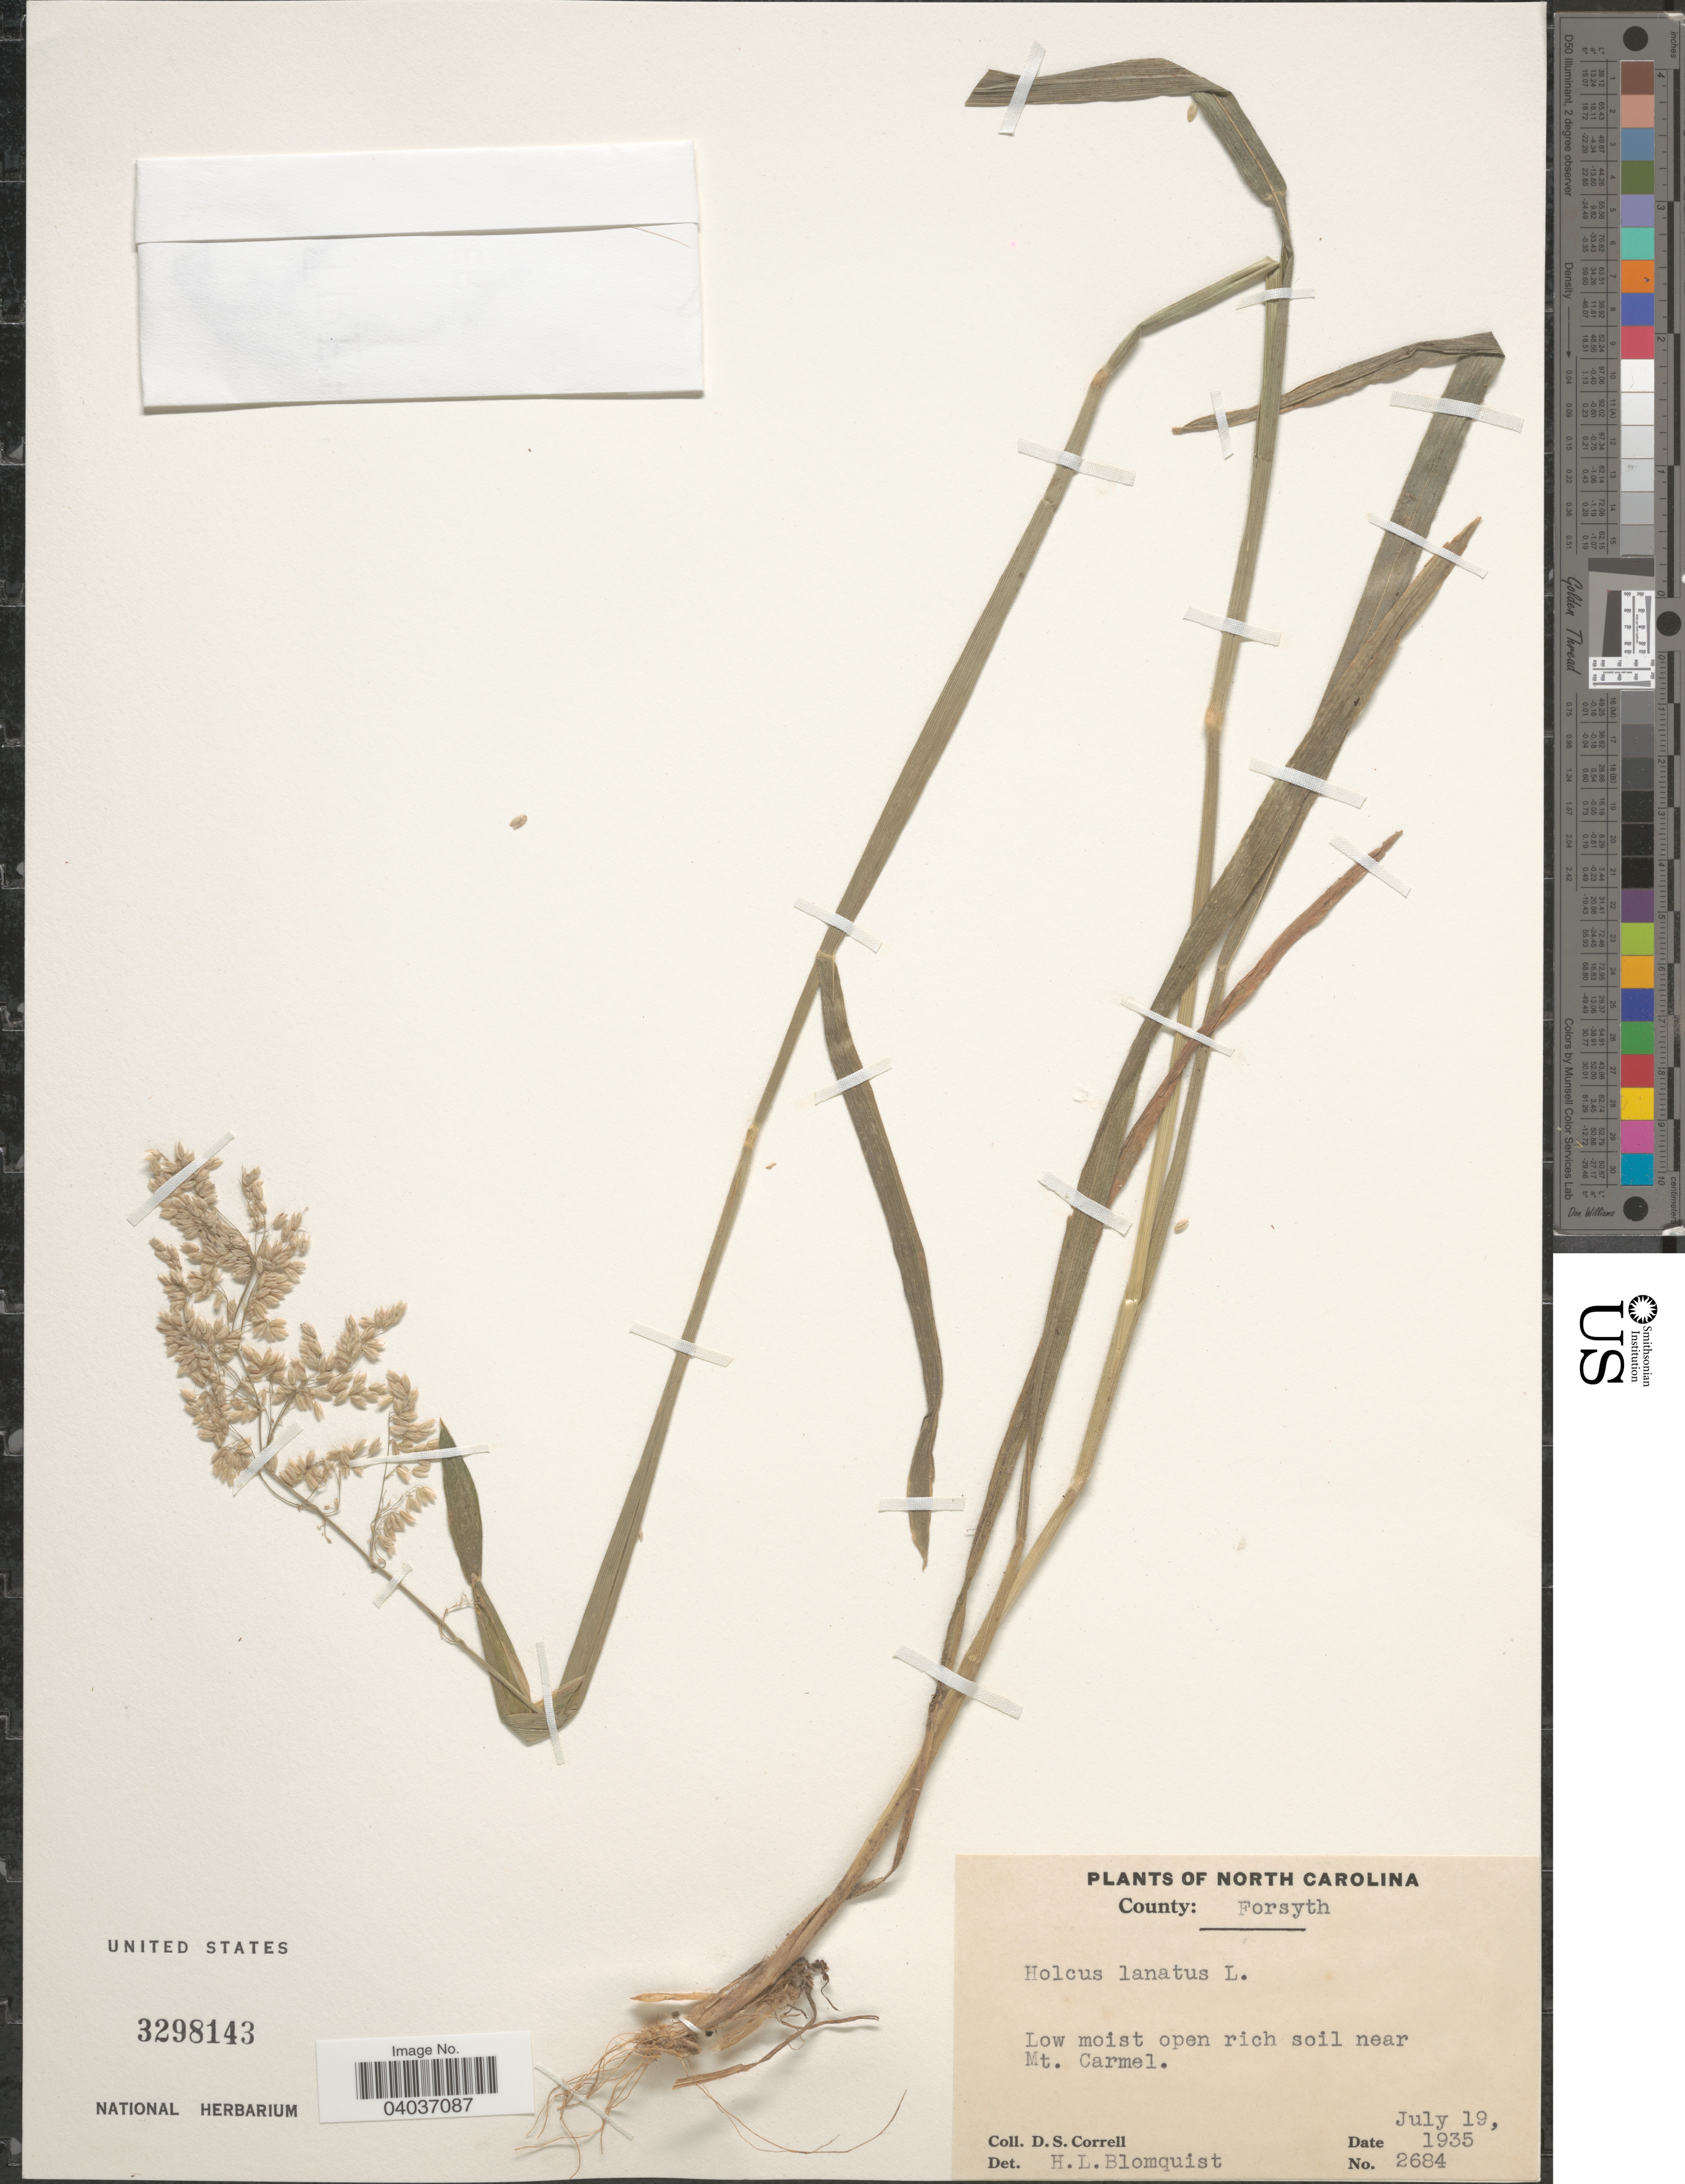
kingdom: Plantae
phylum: Tracheophyta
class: Liliopsida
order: Poales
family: Poaceae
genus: Holcus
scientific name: Holcus lanatus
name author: L.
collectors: D. S. Correll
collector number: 2684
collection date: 1935-07-19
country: United States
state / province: North Carolina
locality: County: Forsyth. Near Mt. Carmel.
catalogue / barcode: US 3298143